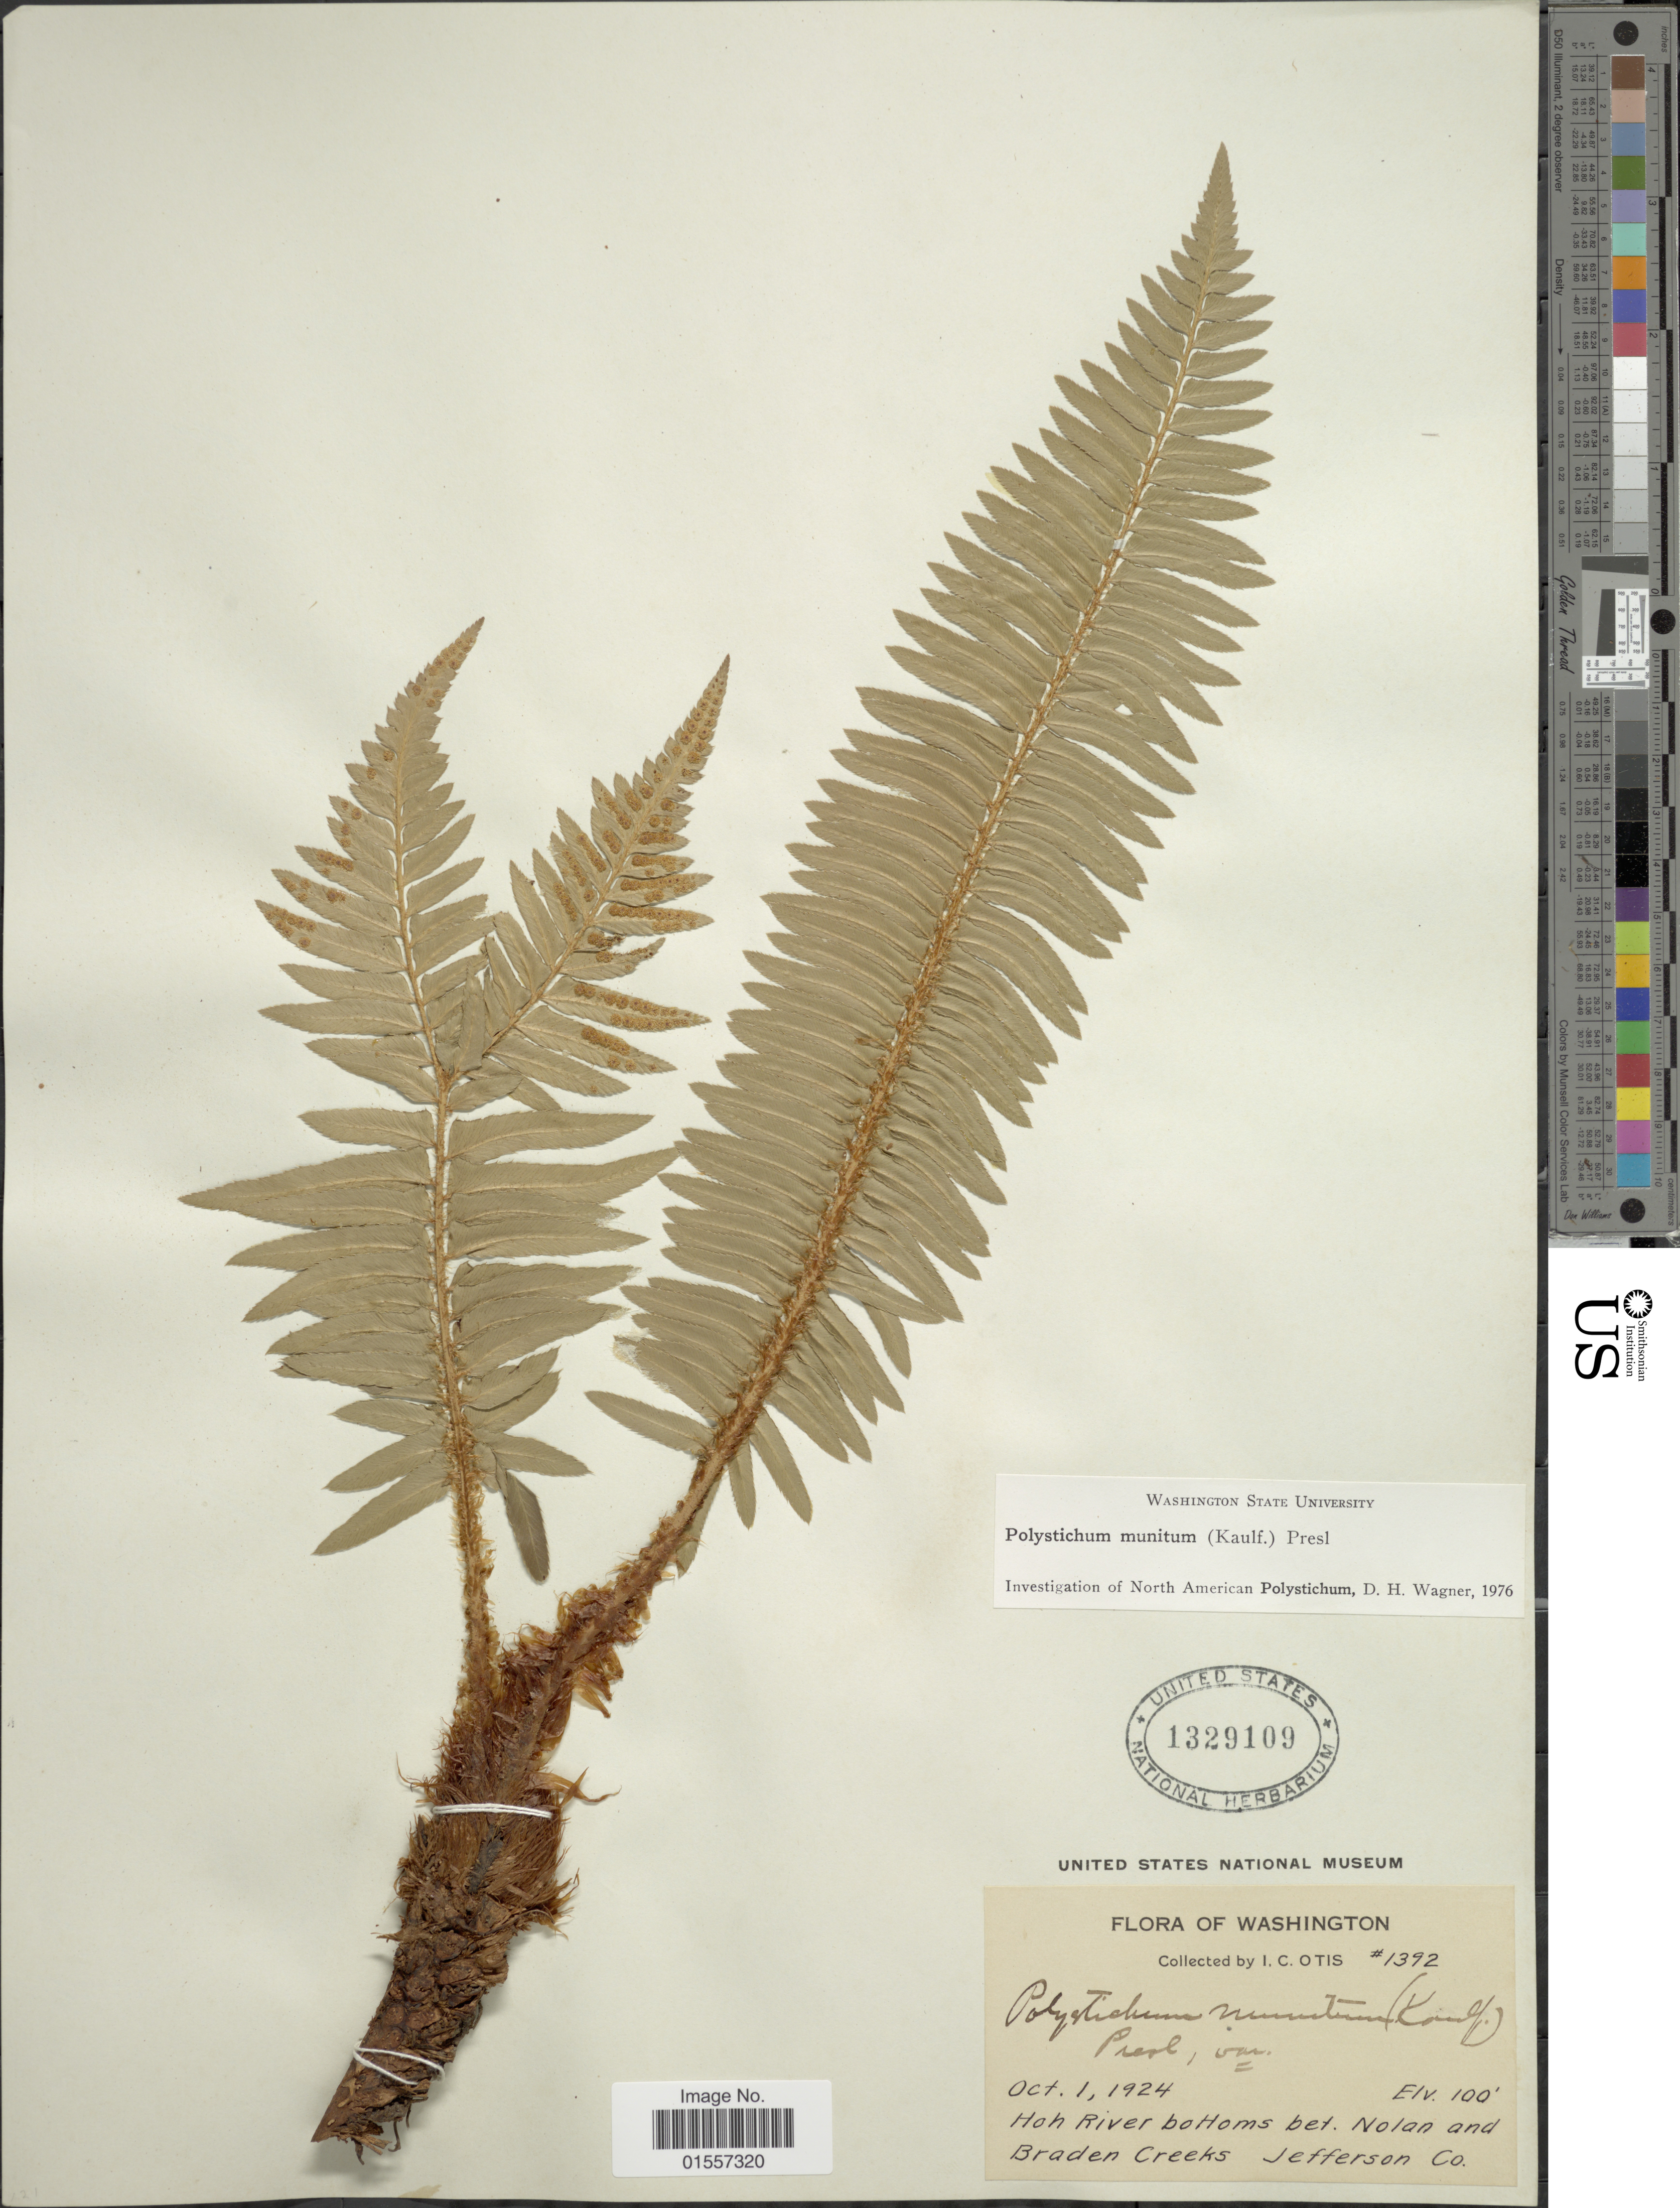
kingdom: Plantae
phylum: Tracheophyta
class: Polypodiopsida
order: Polypodiales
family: Dryopteridaceae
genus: Polystichum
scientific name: Polystichum munitum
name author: (Kaulf.) C. Presl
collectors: C. Notis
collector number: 1392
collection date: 1924-10-01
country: United States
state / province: Washington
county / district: Jefferson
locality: Washington, Hoh river bottoms bet. Nolan and Braden Creeks, Jefferson Co,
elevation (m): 30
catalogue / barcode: US 1329109